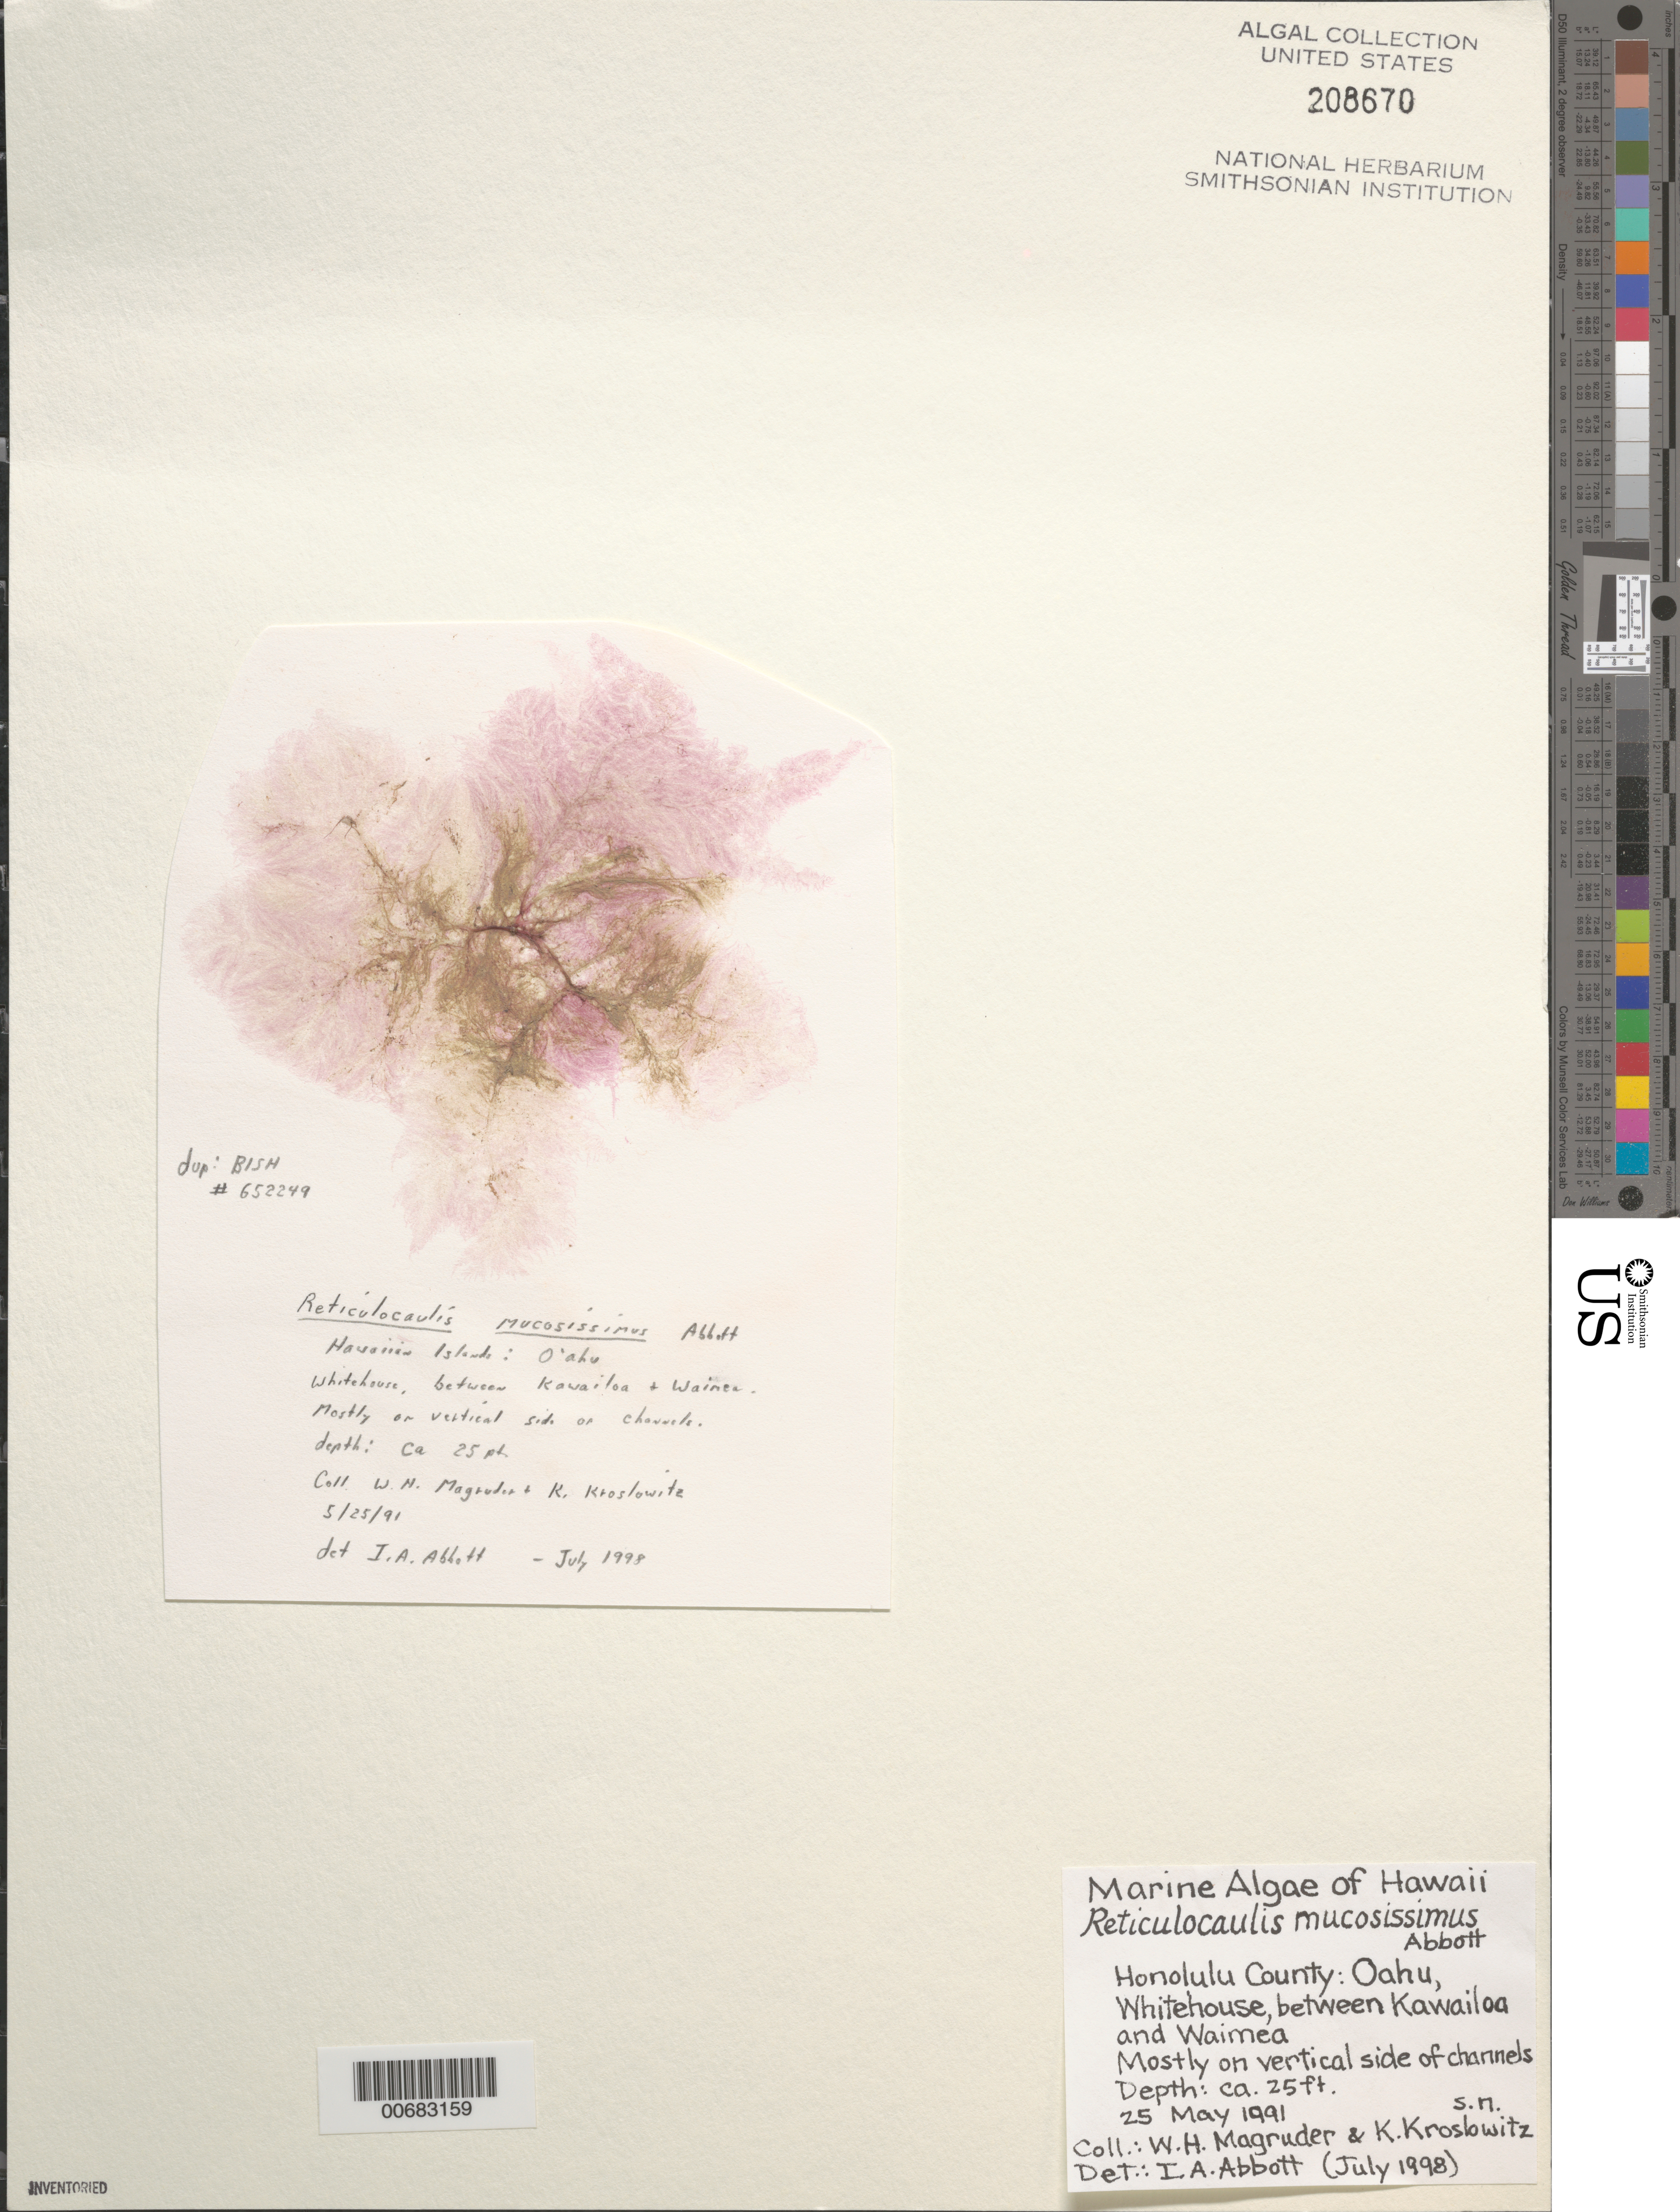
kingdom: Plantae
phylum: Rhodophyta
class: Florideophyceae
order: Bonnemaisoniales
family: Naccariaceae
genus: Reticulocaulis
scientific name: Reticulocaulis mucosissimus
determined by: Abbott, Isabella A.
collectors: W. Magruder & K. Kroslowitz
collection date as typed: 25 May 1991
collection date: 1991-05-25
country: United States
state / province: Hawaii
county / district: Honolulu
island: Oahu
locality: Whitehouse, between Kawailoa and Waiamea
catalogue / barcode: US 208670